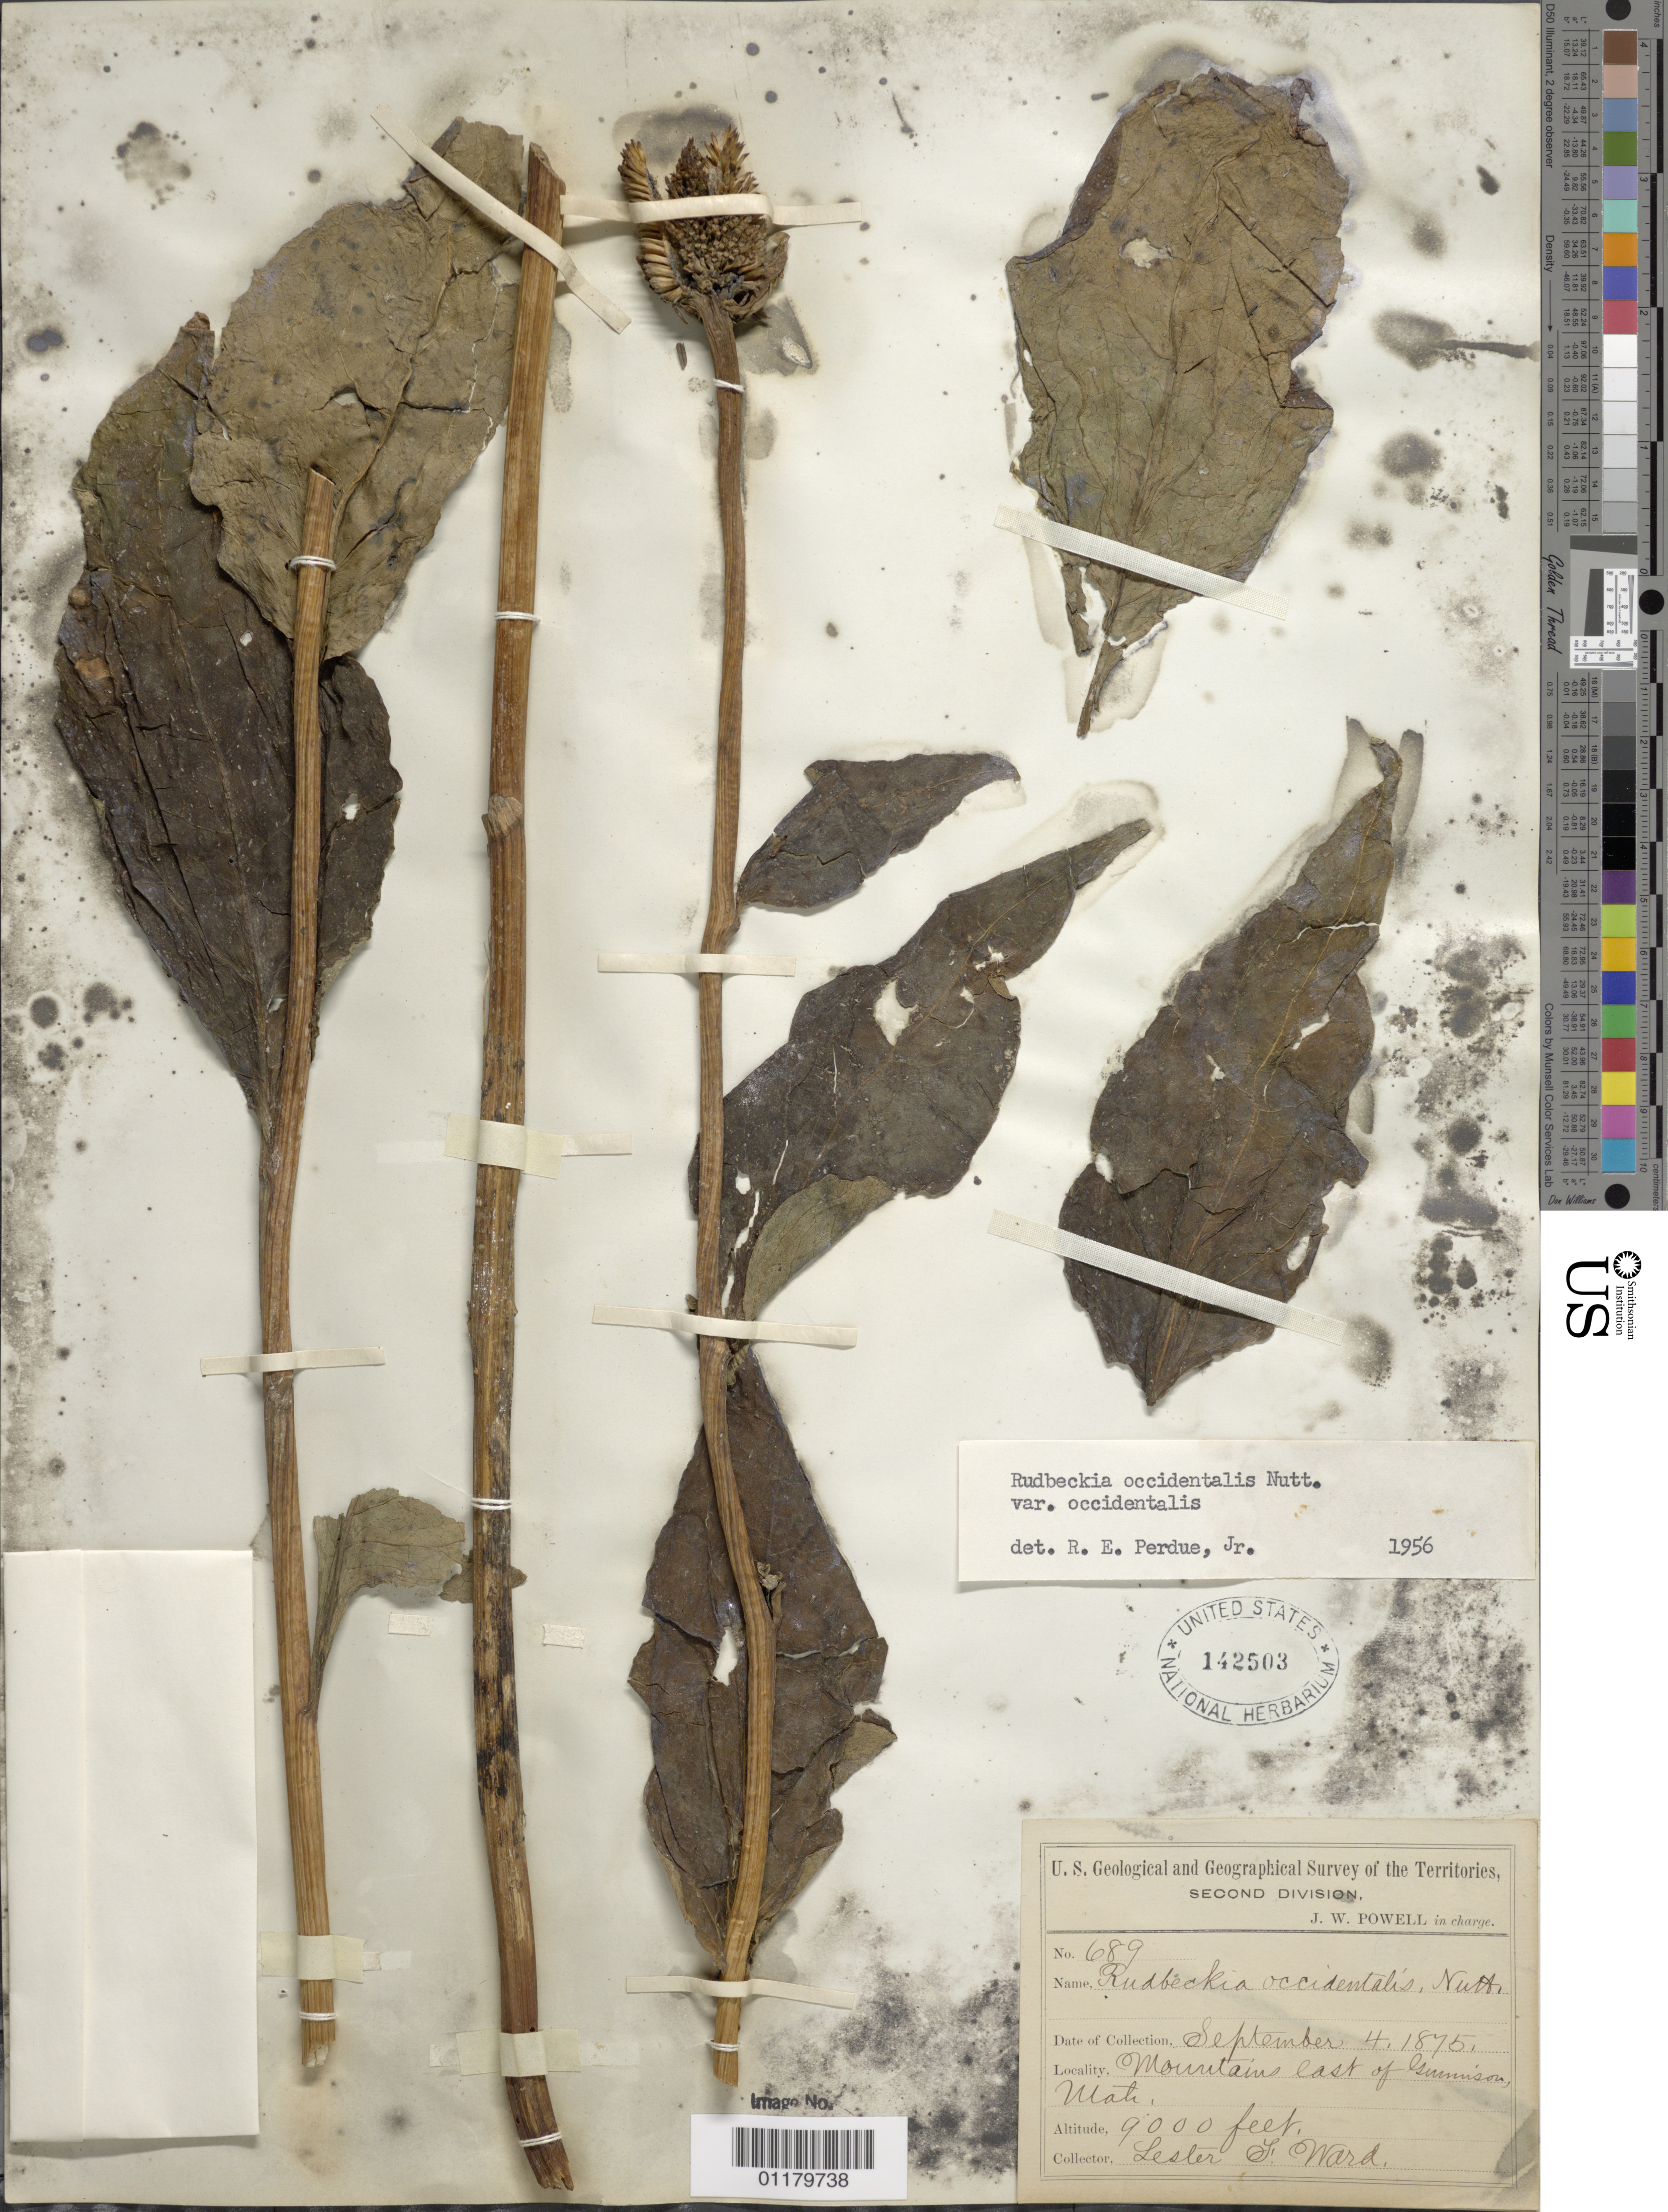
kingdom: Plantae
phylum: Tracheophyta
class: Magnoliopsida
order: Asterales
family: Asteraceae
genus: Rudbeckia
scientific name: Rudbeckia occidentalis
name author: Nutt.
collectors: L. F. Ward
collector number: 689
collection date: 1875-09-04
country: United States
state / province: Utah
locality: Mountains east of Gunnison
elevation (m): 2743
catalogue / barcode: US 142503